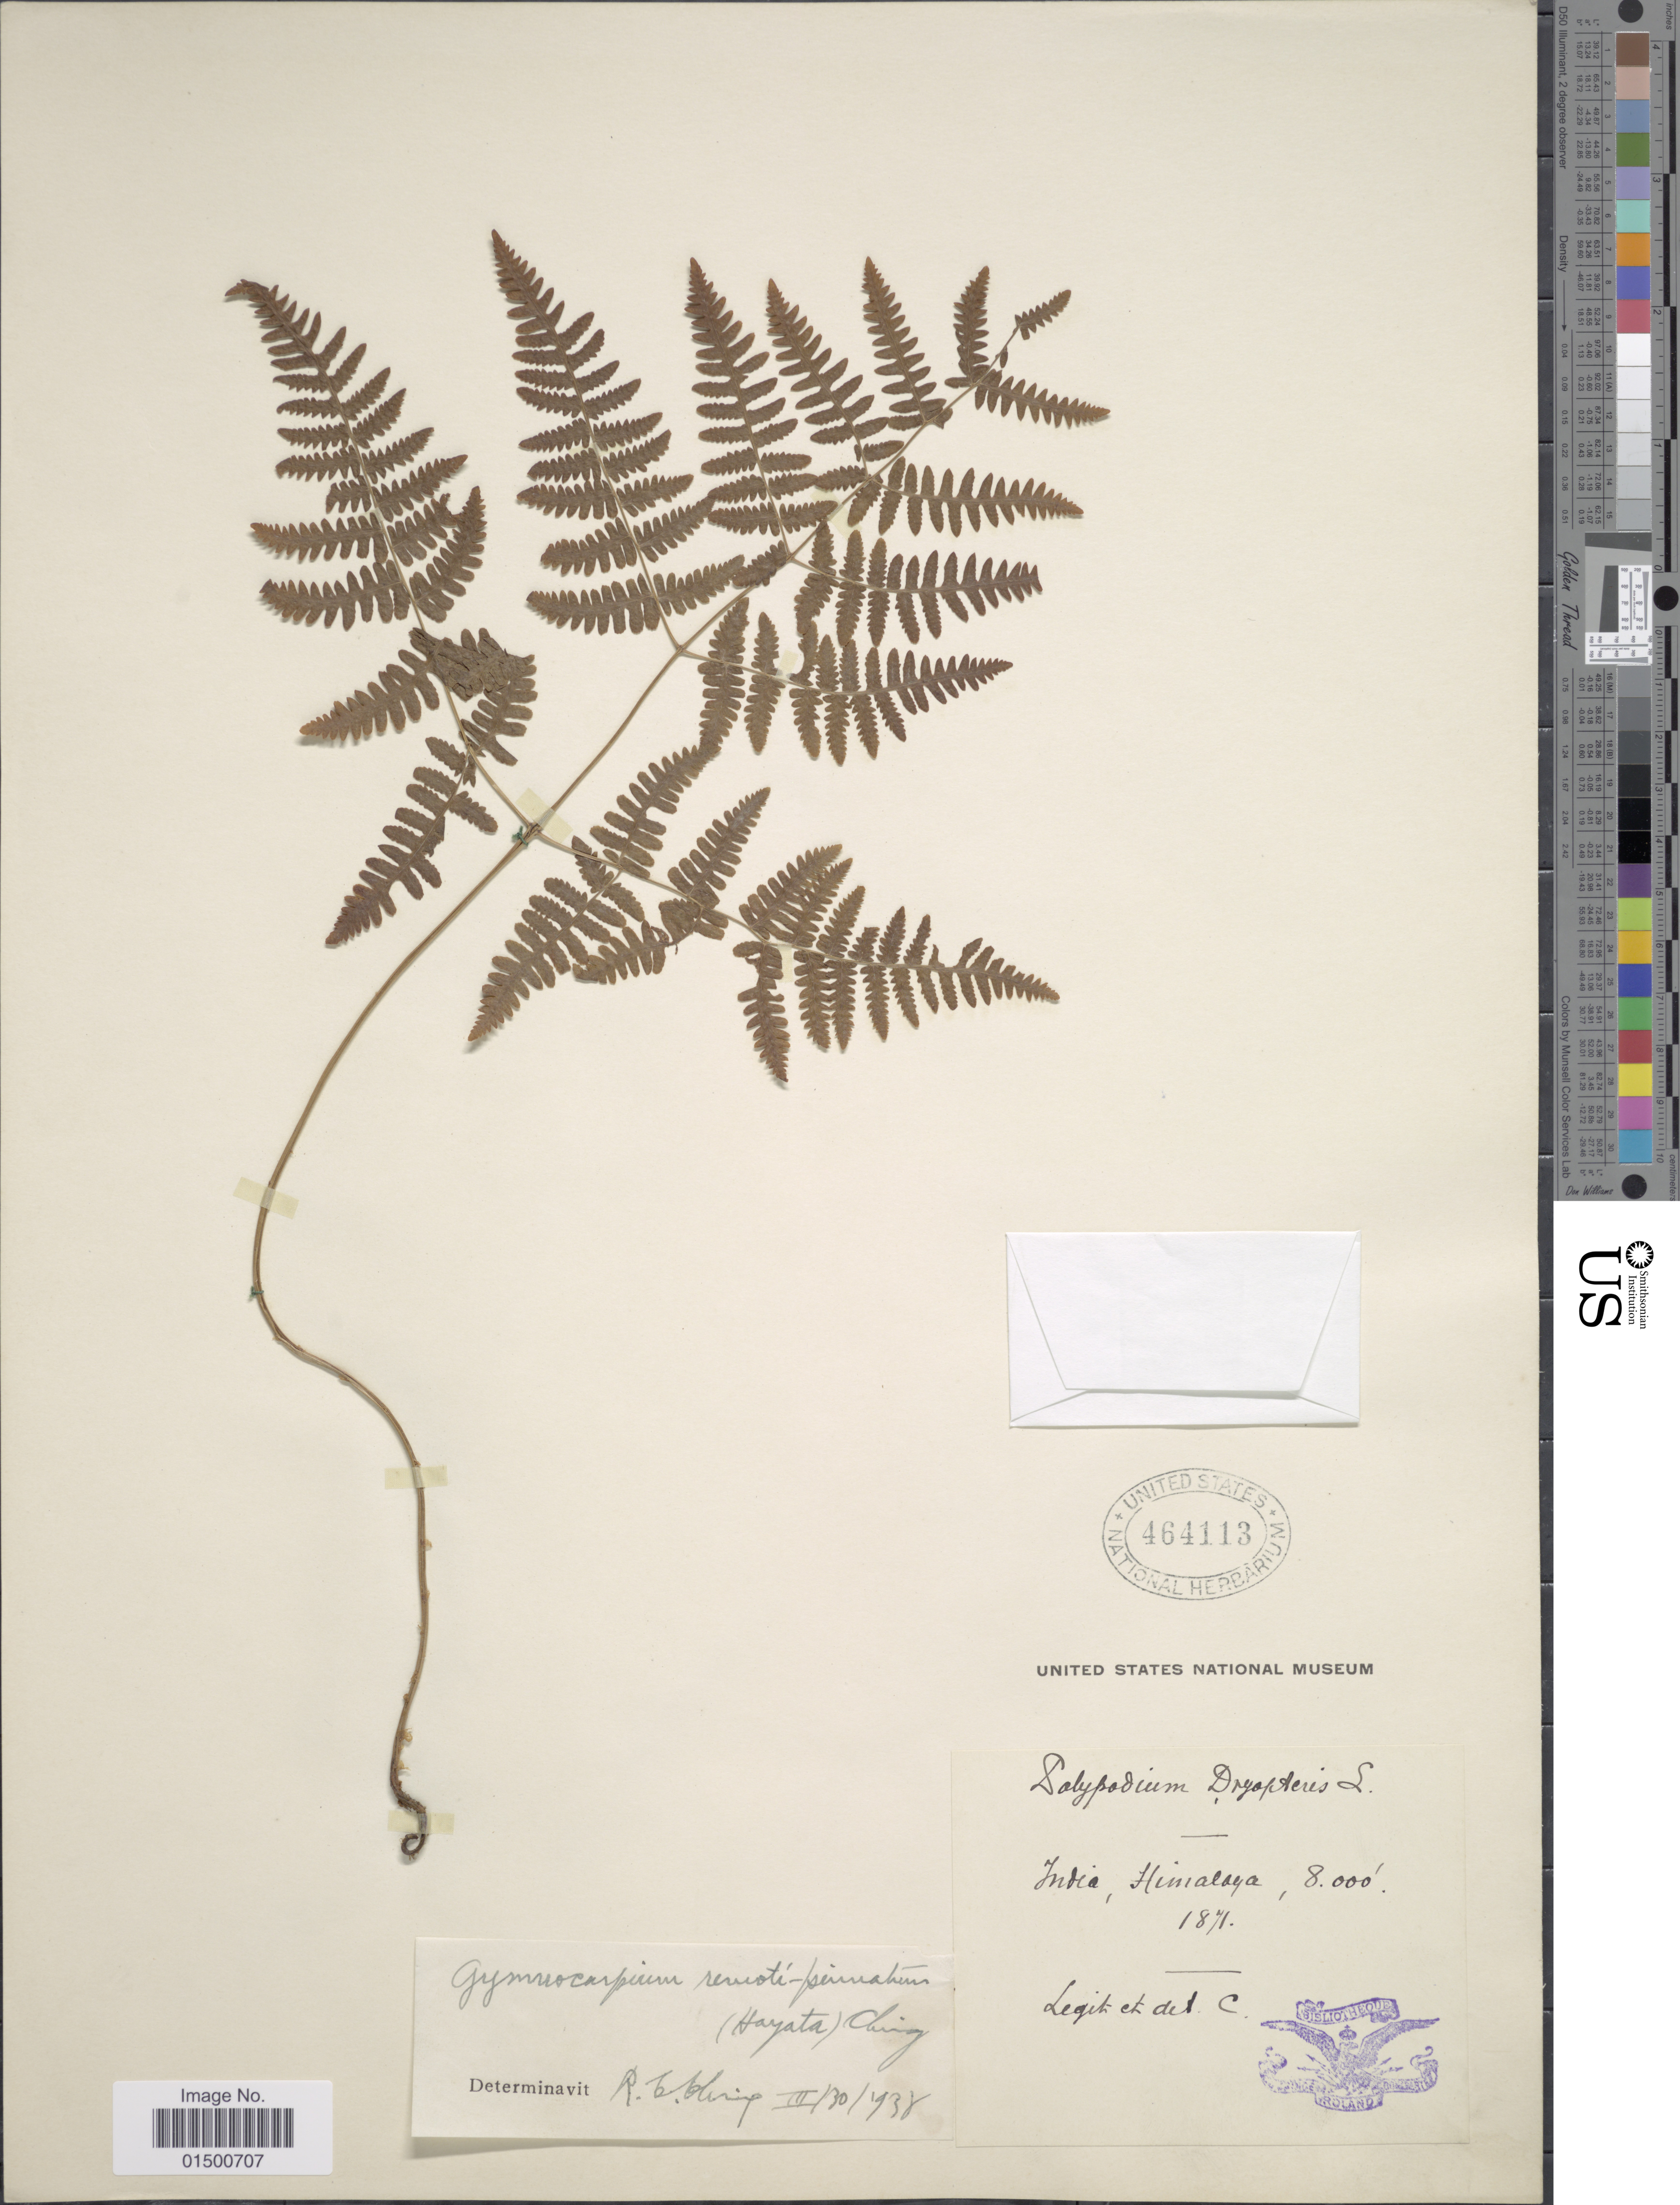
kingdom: Plantae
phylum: Tracheophyta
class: Polypodiopsida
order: Polypodiales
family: Cystopteridaceae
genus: Gymnocarpium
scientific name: Gymnocarpium remotepinnatum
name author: (Hayata) Ching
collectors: C.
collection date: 1871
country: India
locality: India, Himalaya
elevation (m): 2438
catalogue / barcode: US 464113